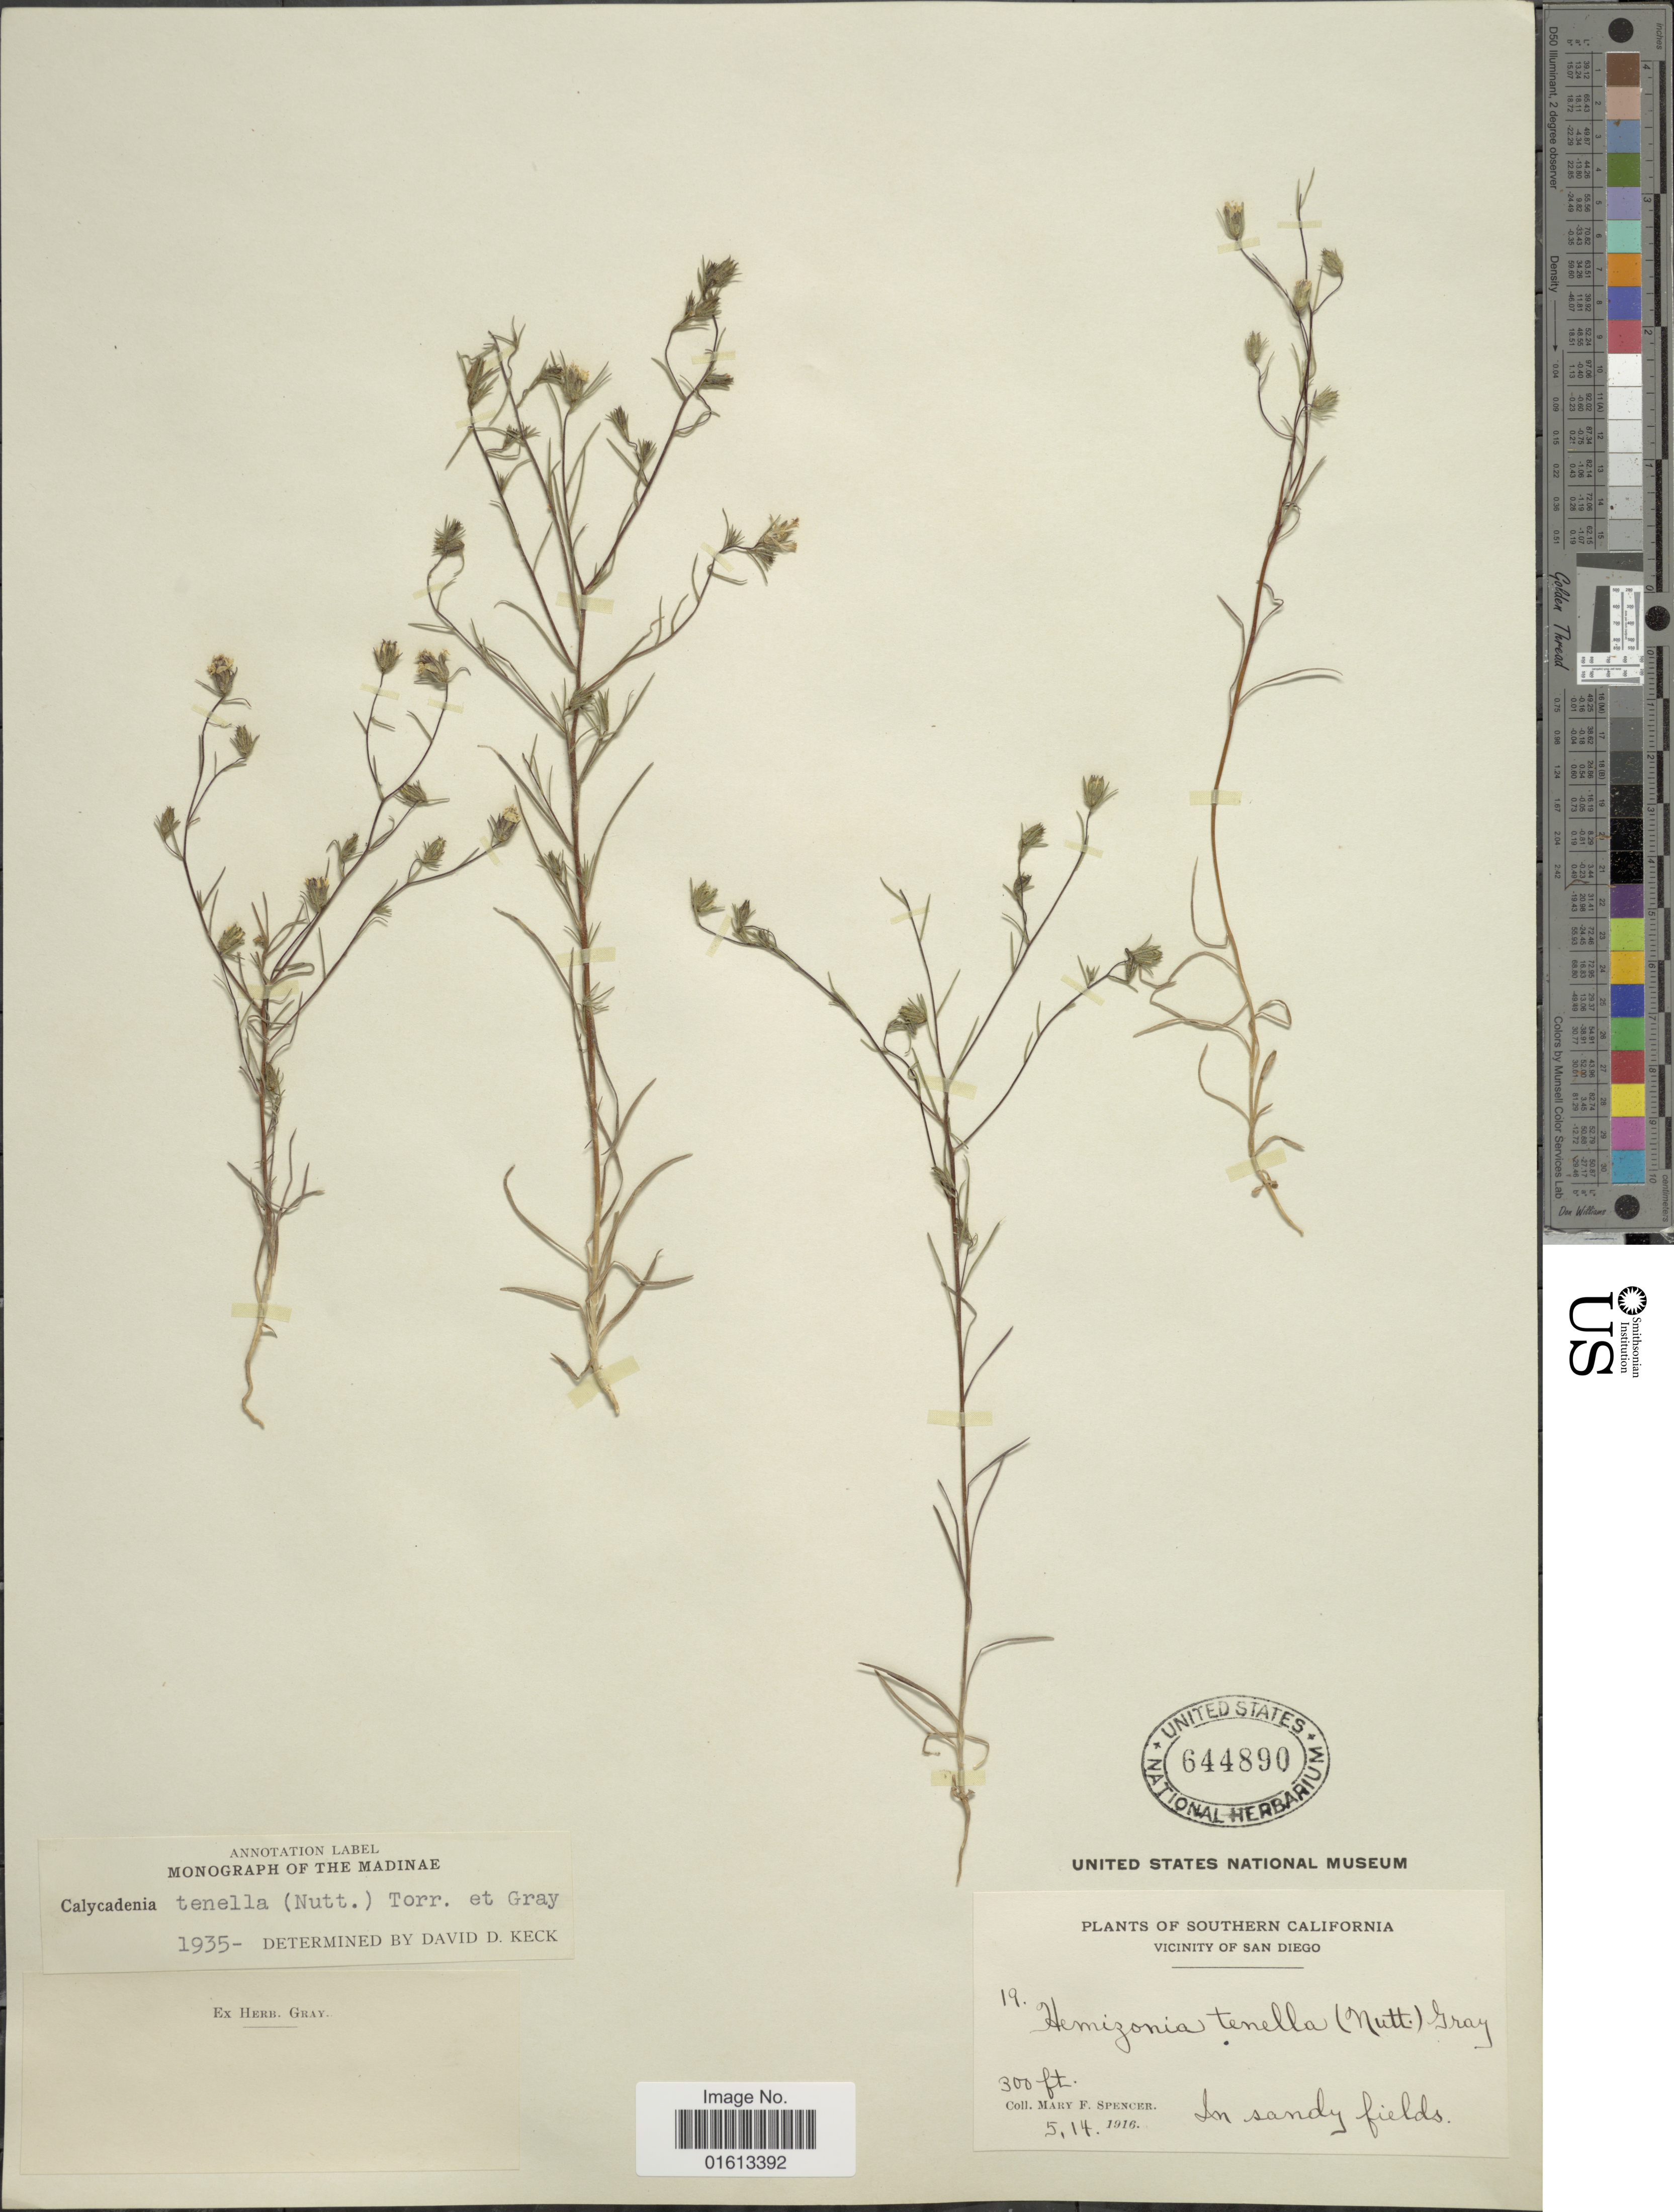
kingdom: Plantae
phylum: Tracheophyta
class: Magnoliopsida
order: Asterales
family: Asteraceae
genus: Calycadenia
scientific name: Calycadenia tenella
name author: (Nutt.) Torr. & A. Gray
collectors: M. Spencer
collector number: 19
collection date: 1916-05-14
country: United States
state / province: California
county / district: San Diego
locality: Southern California, vicinity of San Diego, in sandy fields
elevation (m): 91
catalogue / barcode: US 644890